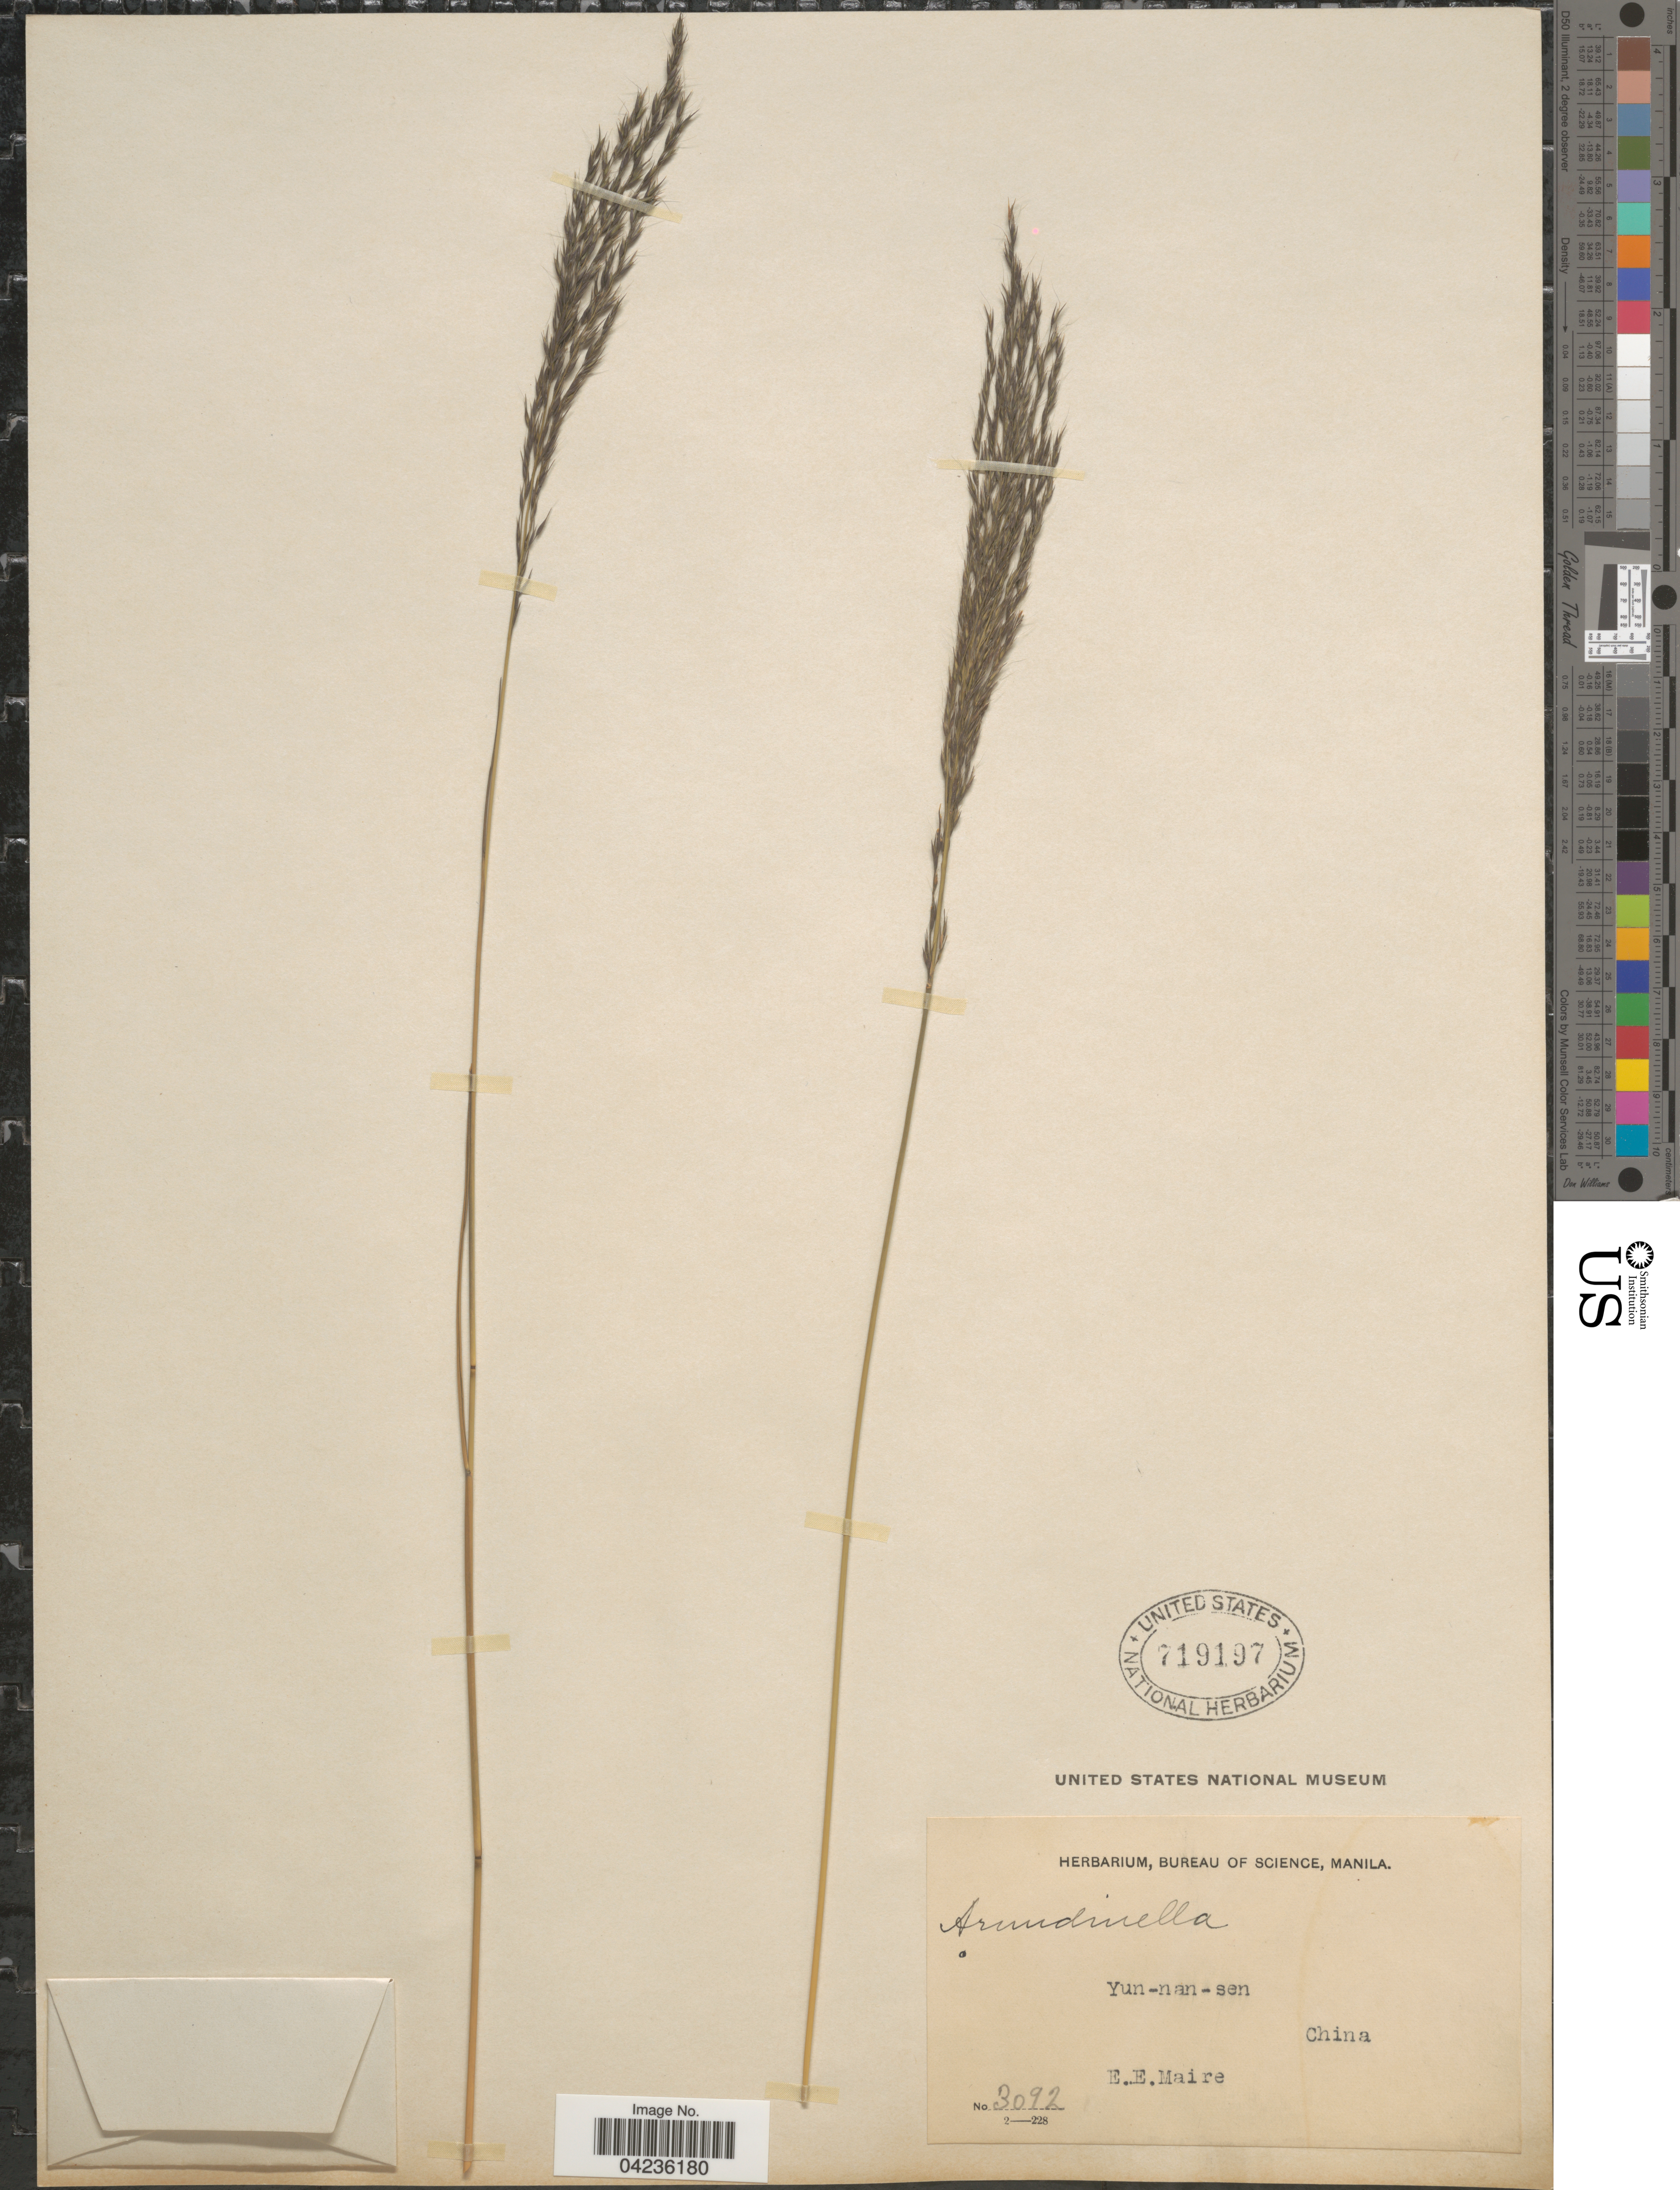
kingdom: Plantae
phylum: Tracheophyta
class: Liliopsida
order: Poales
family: Poaceae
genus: Arundinella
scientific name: Arundinella setosa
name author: Trin.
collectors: E. E. Maire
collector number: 3092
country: China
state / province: Yunnan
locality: Yun-nan-sen.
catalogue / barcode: US 719197